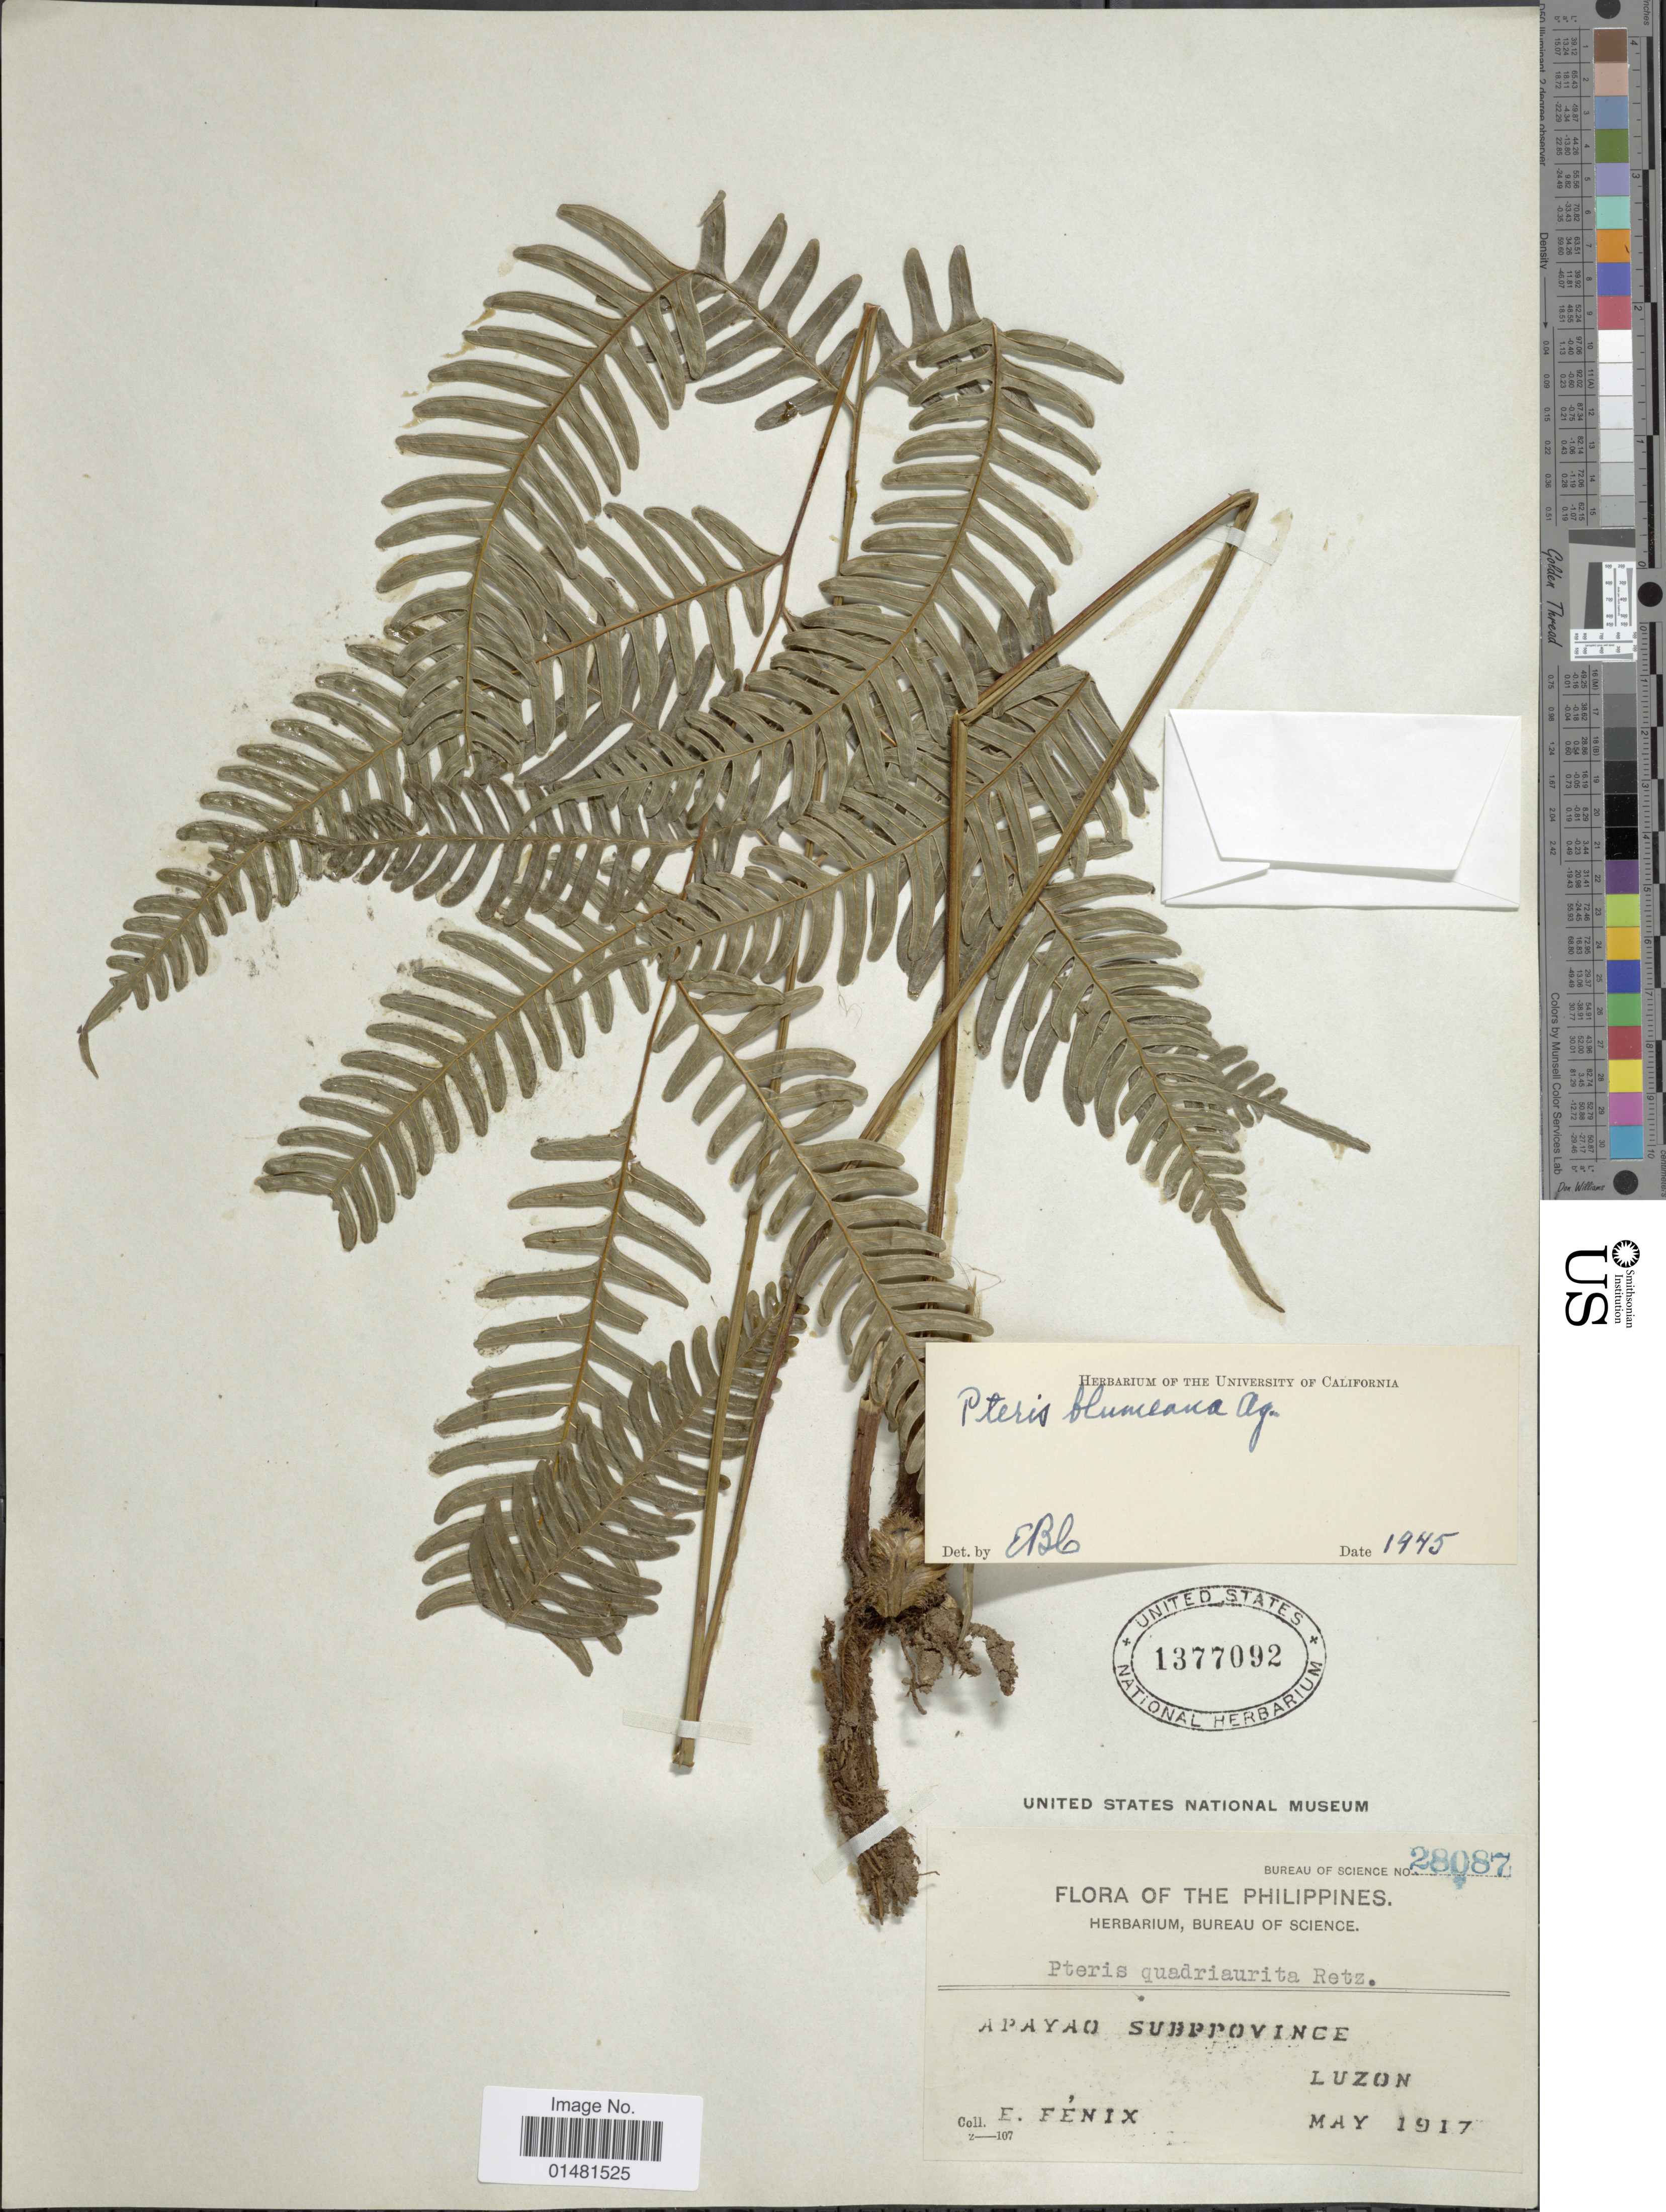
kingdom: Plantae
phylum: Tracheophyta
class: Polypodiopsida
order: Polypodiales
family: Pteridaceae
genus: Pteris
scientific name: Pteris blumeana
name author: J. Agardh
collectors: E. Fenix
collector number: Bureau of Science 28087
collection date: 1917-05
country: Philippines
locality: Apayao Subprovince, Luzon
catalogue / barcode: US 1377092